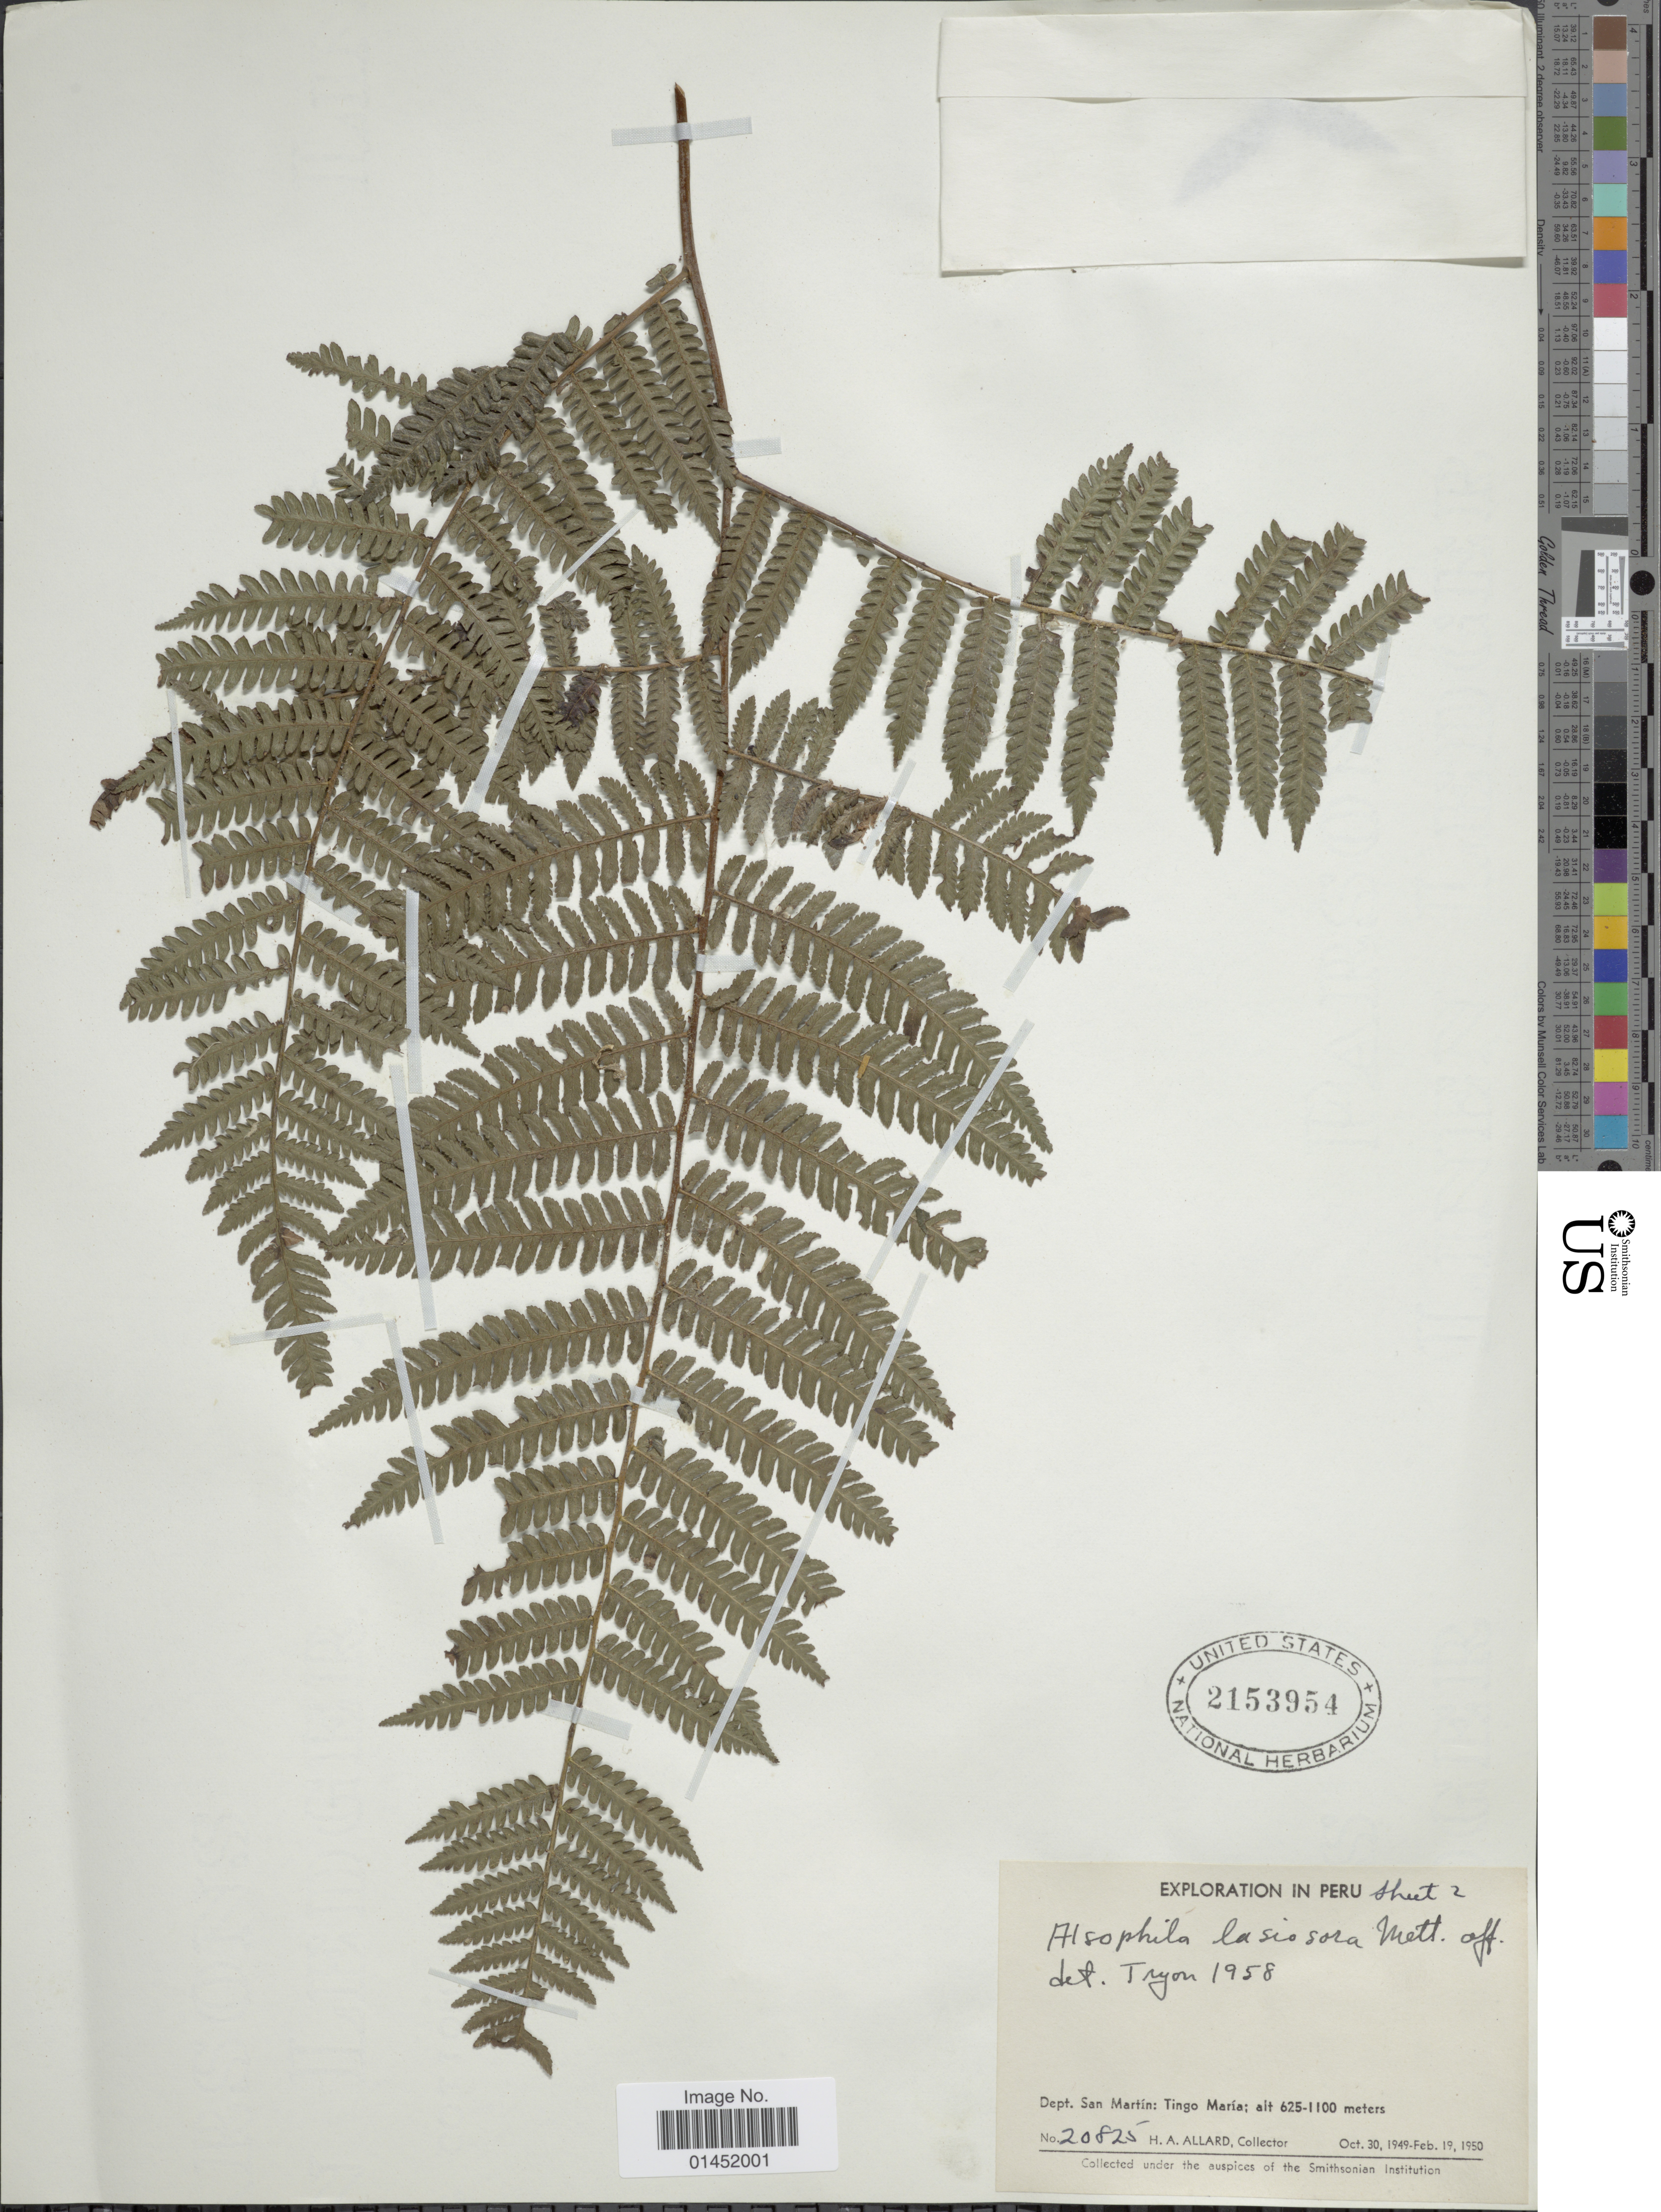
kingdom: Plantae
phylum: Tracheophyta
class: Polypodiopsida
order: Cyatheales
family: Cyatheaceae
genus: Cyathea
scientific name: Cyathea lasiosora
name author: (Mett. ex Kuhn) Domin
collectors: H. A. Allard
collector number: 20825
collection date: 1949-10-30/1950-02-19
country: Peru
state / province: San Martín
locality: Dept. San Martin: Tingo María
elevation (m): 625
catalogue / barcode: US 2153954